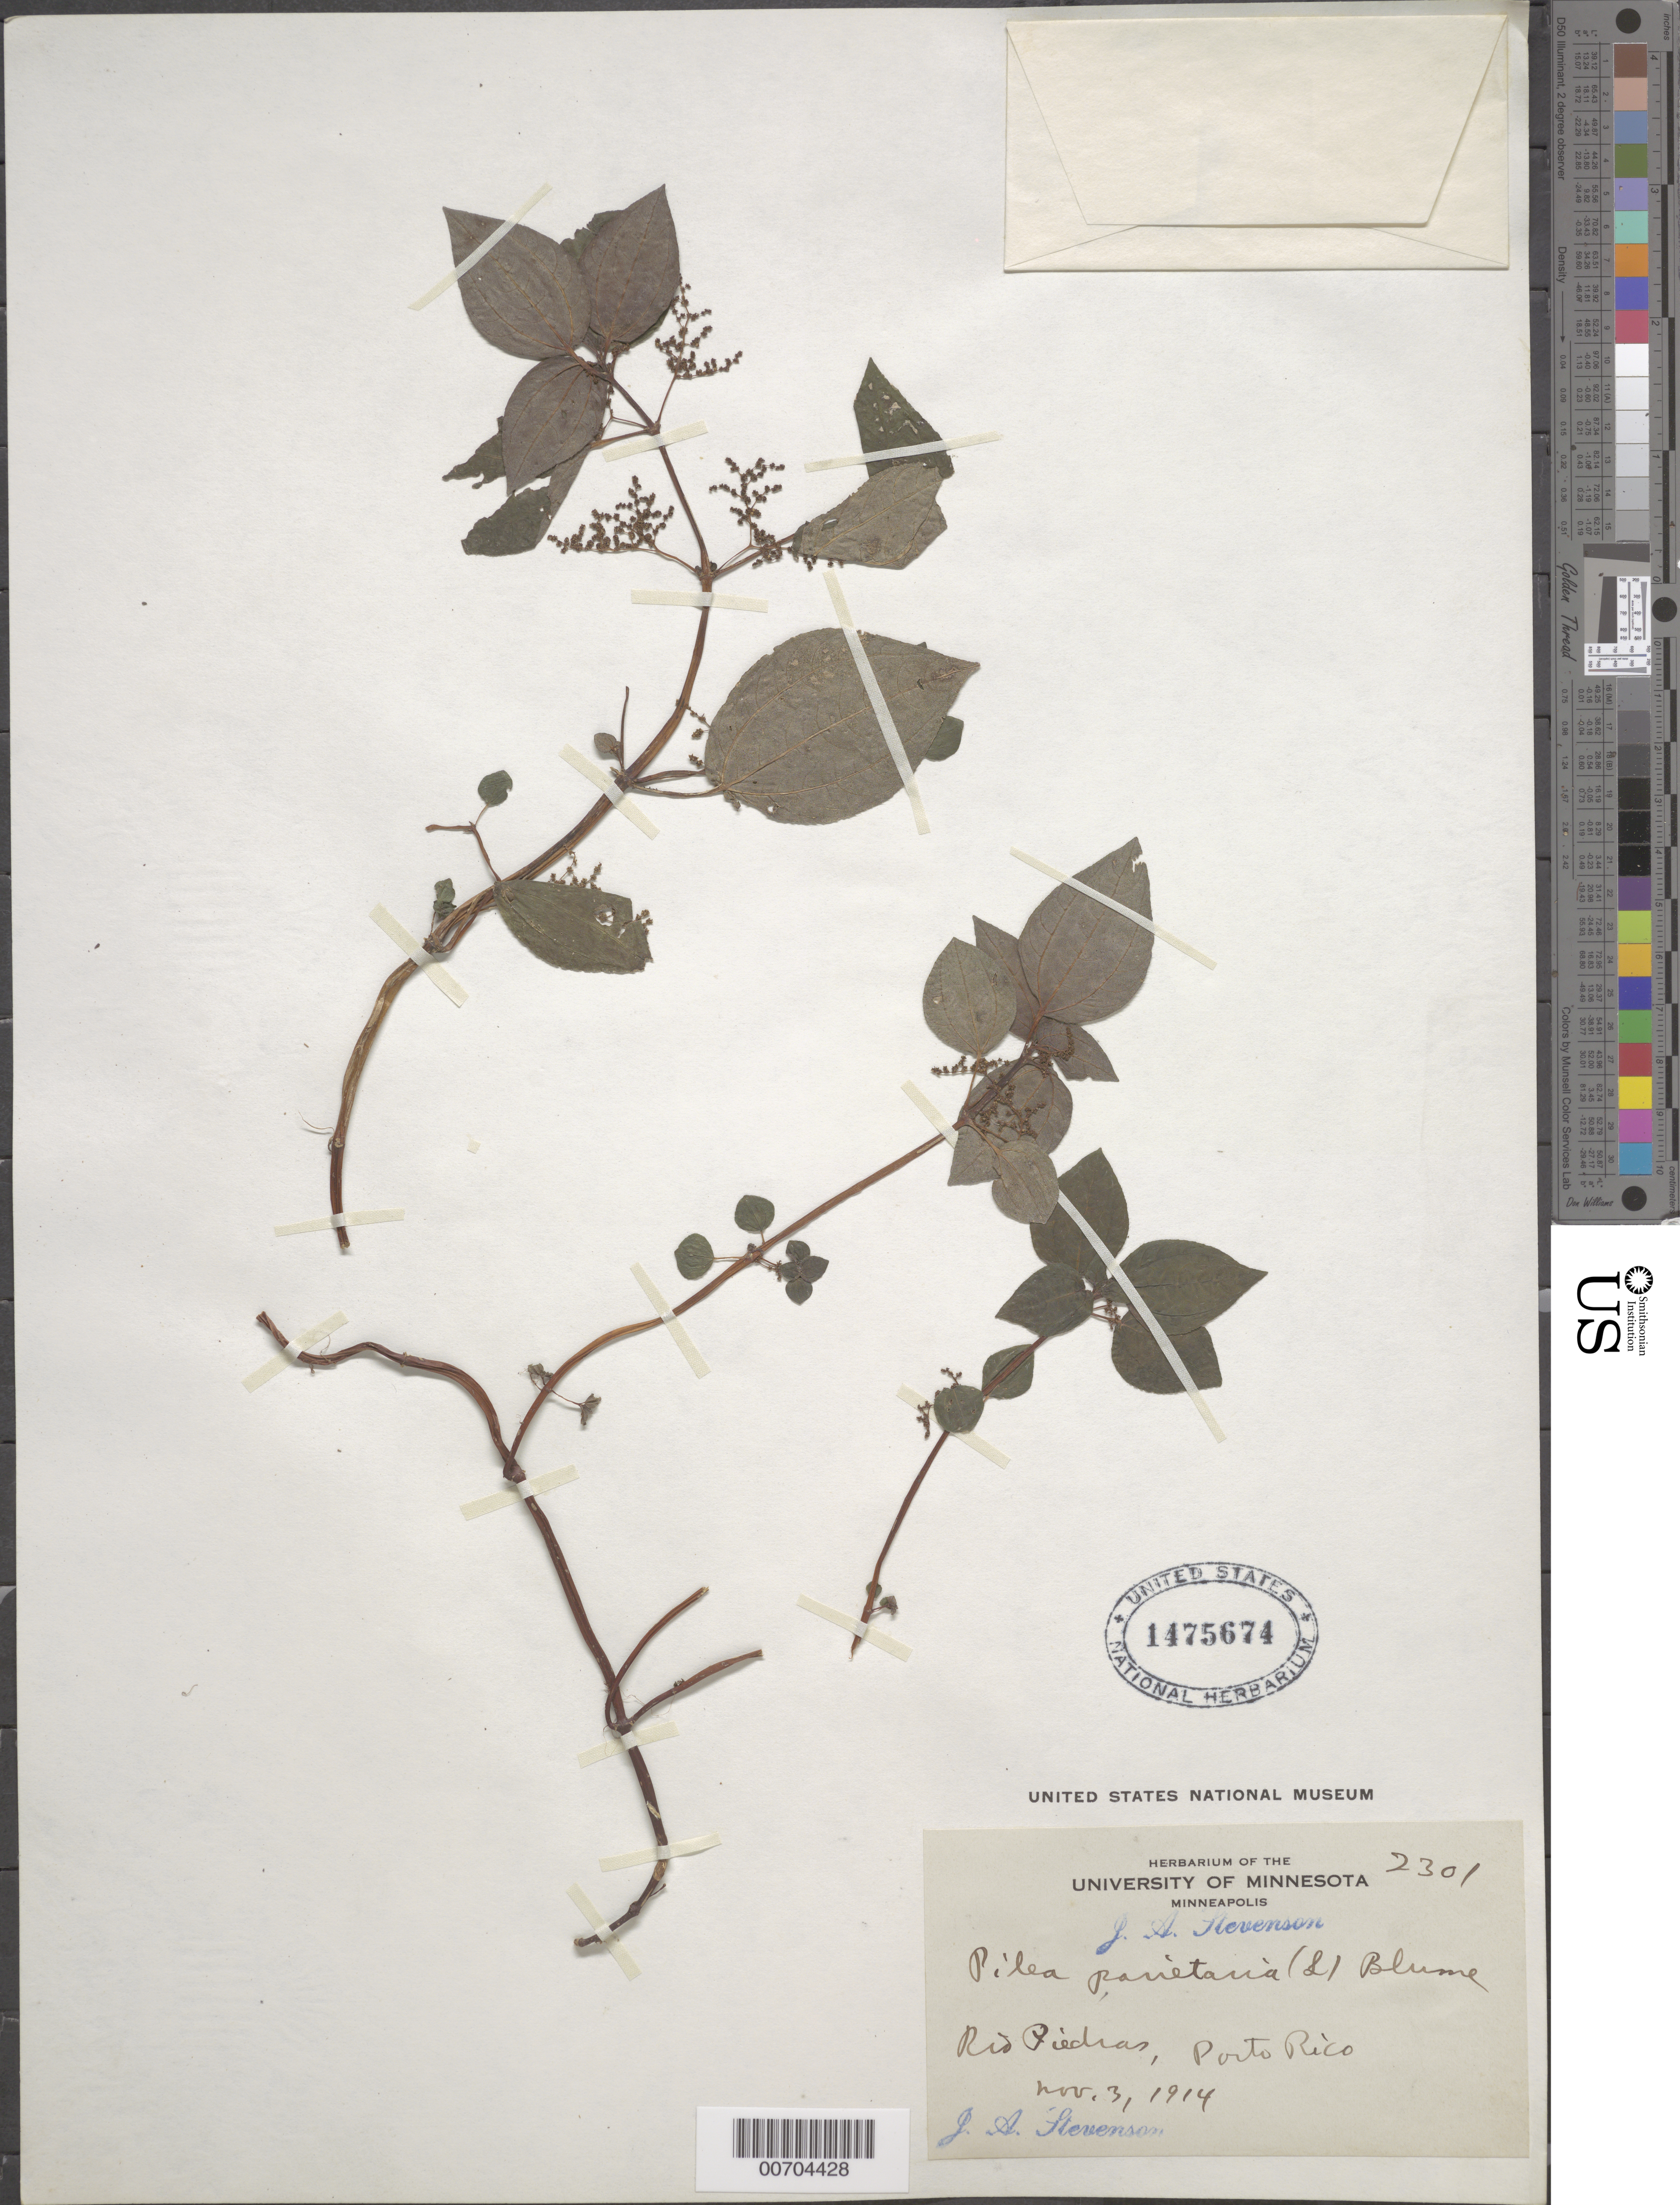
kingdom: Plantae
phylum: Tracheophyta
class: Magnoliopsida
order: Rosales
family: Urticaceae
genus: Pilea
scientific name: Pilea parietaria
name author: (L.) Blume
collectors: J. Stevenson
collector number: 2301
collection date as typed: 03 Nov 1914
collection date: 1914-11-03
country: Puerto Rico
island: Greater Antilles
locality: Río Piedras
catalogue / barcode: US 1475674